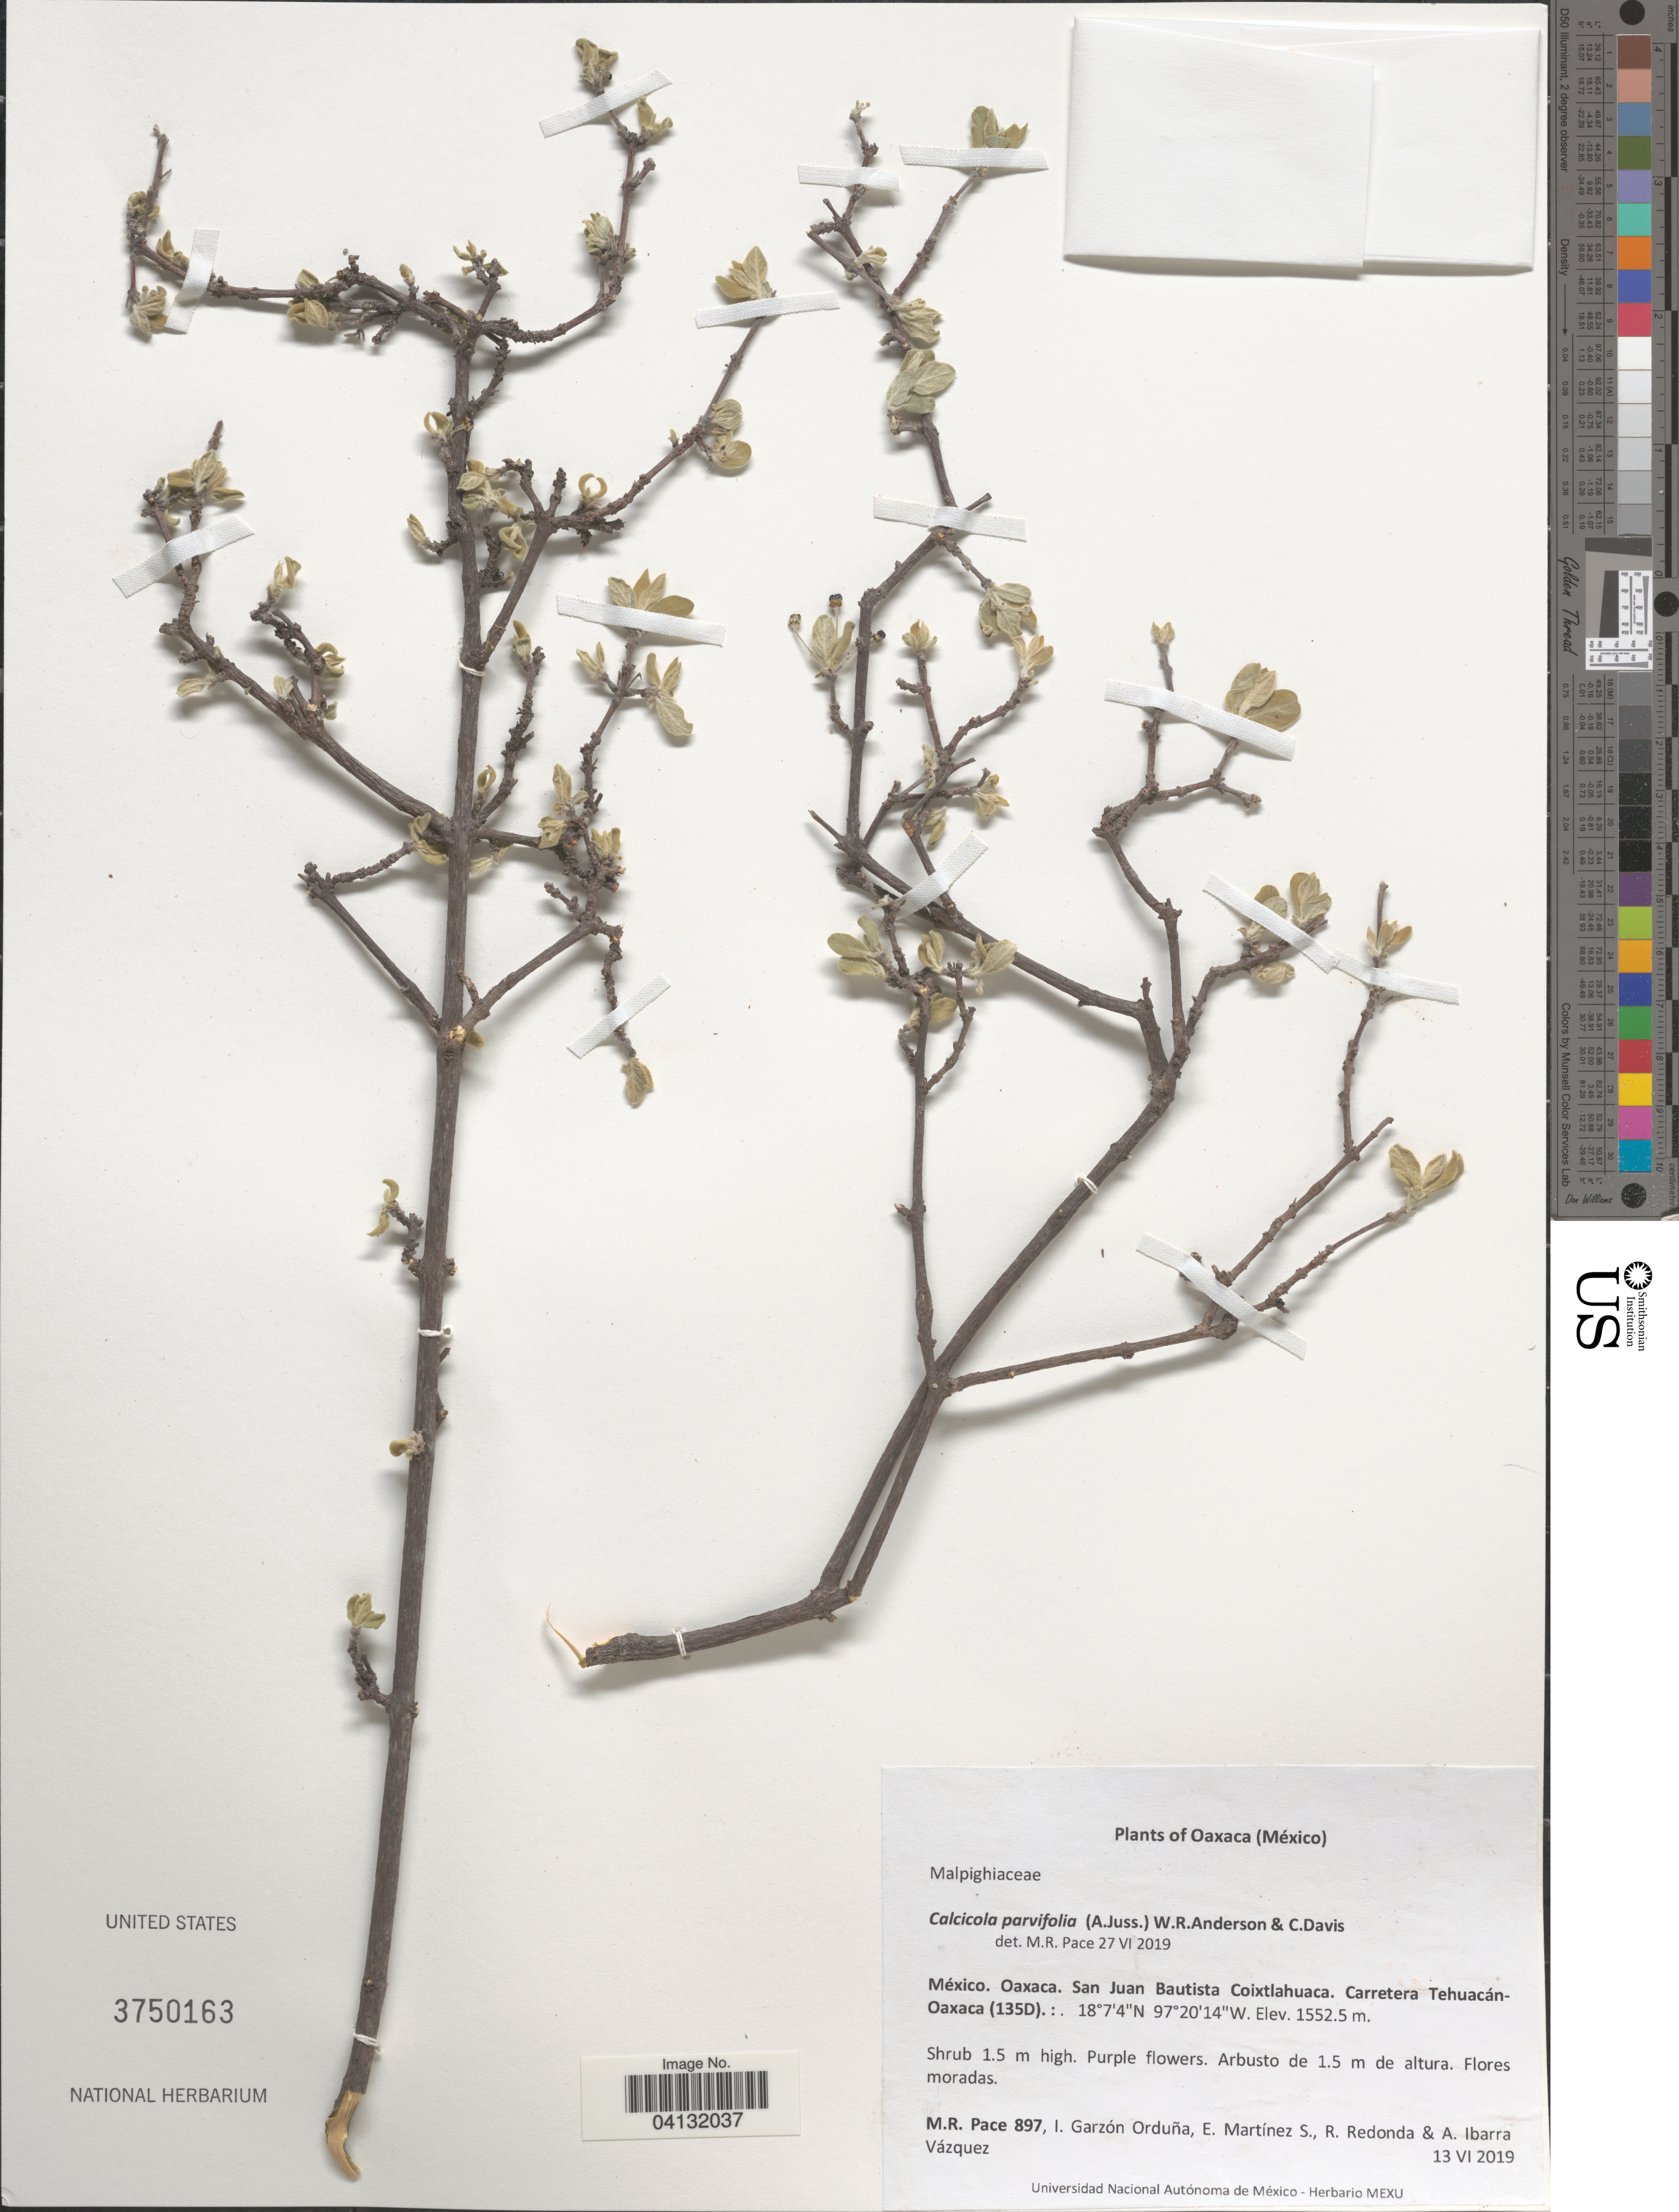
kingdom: Plantae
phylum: Tracheophyta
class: Magnoliopsida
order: Malpighiales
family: Malpighiaceae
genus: Calcicola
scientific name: Calcicola parvifolia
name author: (A. Juss.) W.R. Anderson & C. Davis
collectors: M. R. Pace, I. Garzón Orduna, E. M. Martínez S., R. Redonda & A. Ibarra Vázquez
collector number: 897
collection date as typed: Transcribed d/m/y: 13/6/2019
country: Mexico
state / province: Oaxaca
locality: San Juan Bautista Coixtlahuaca. Carretera Tehuacán-Oaxaca (135D).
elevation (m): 1552.5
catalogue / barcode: US 3750163